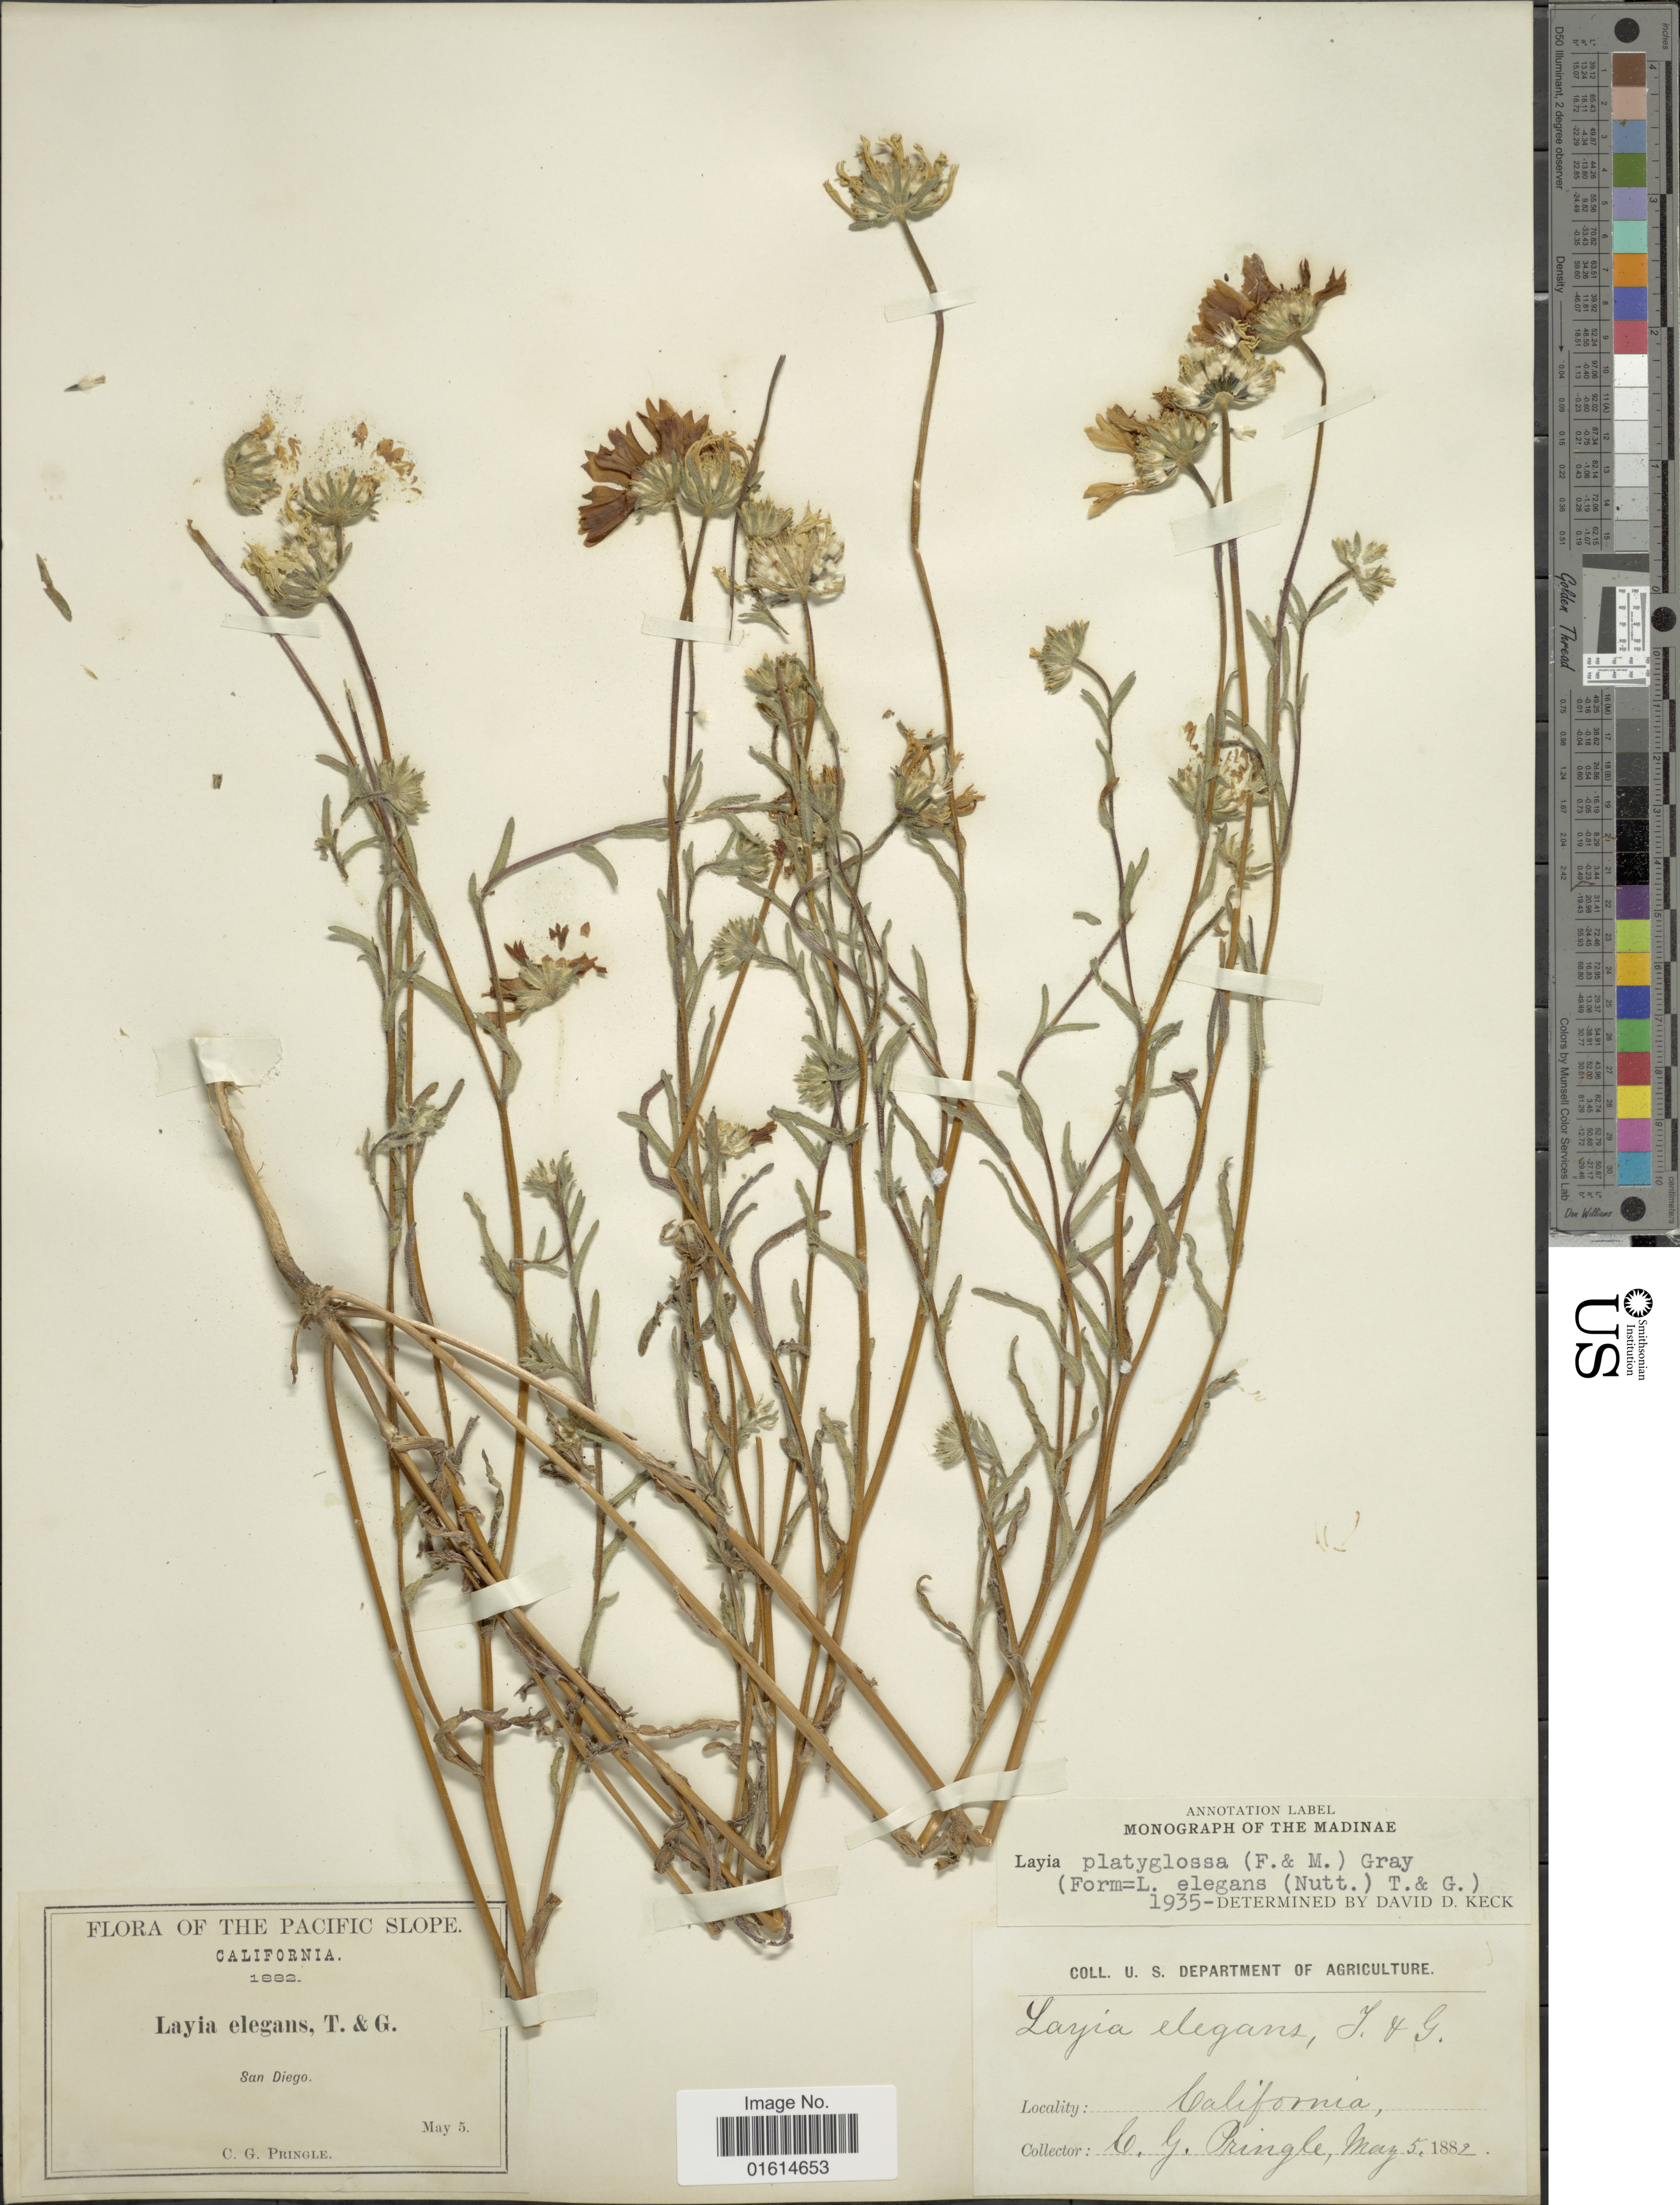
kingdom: Plantae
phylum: Tracheophyta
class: Magnoliopsida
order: Asterales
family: Asteraceae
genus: Layia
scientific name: Layia platyglossa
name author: (Fisch.) A. Gray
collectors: C. G. Pringle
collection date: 1882-05-05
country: United States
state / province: California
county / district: San Diego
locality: Pacific Slope, San Diego